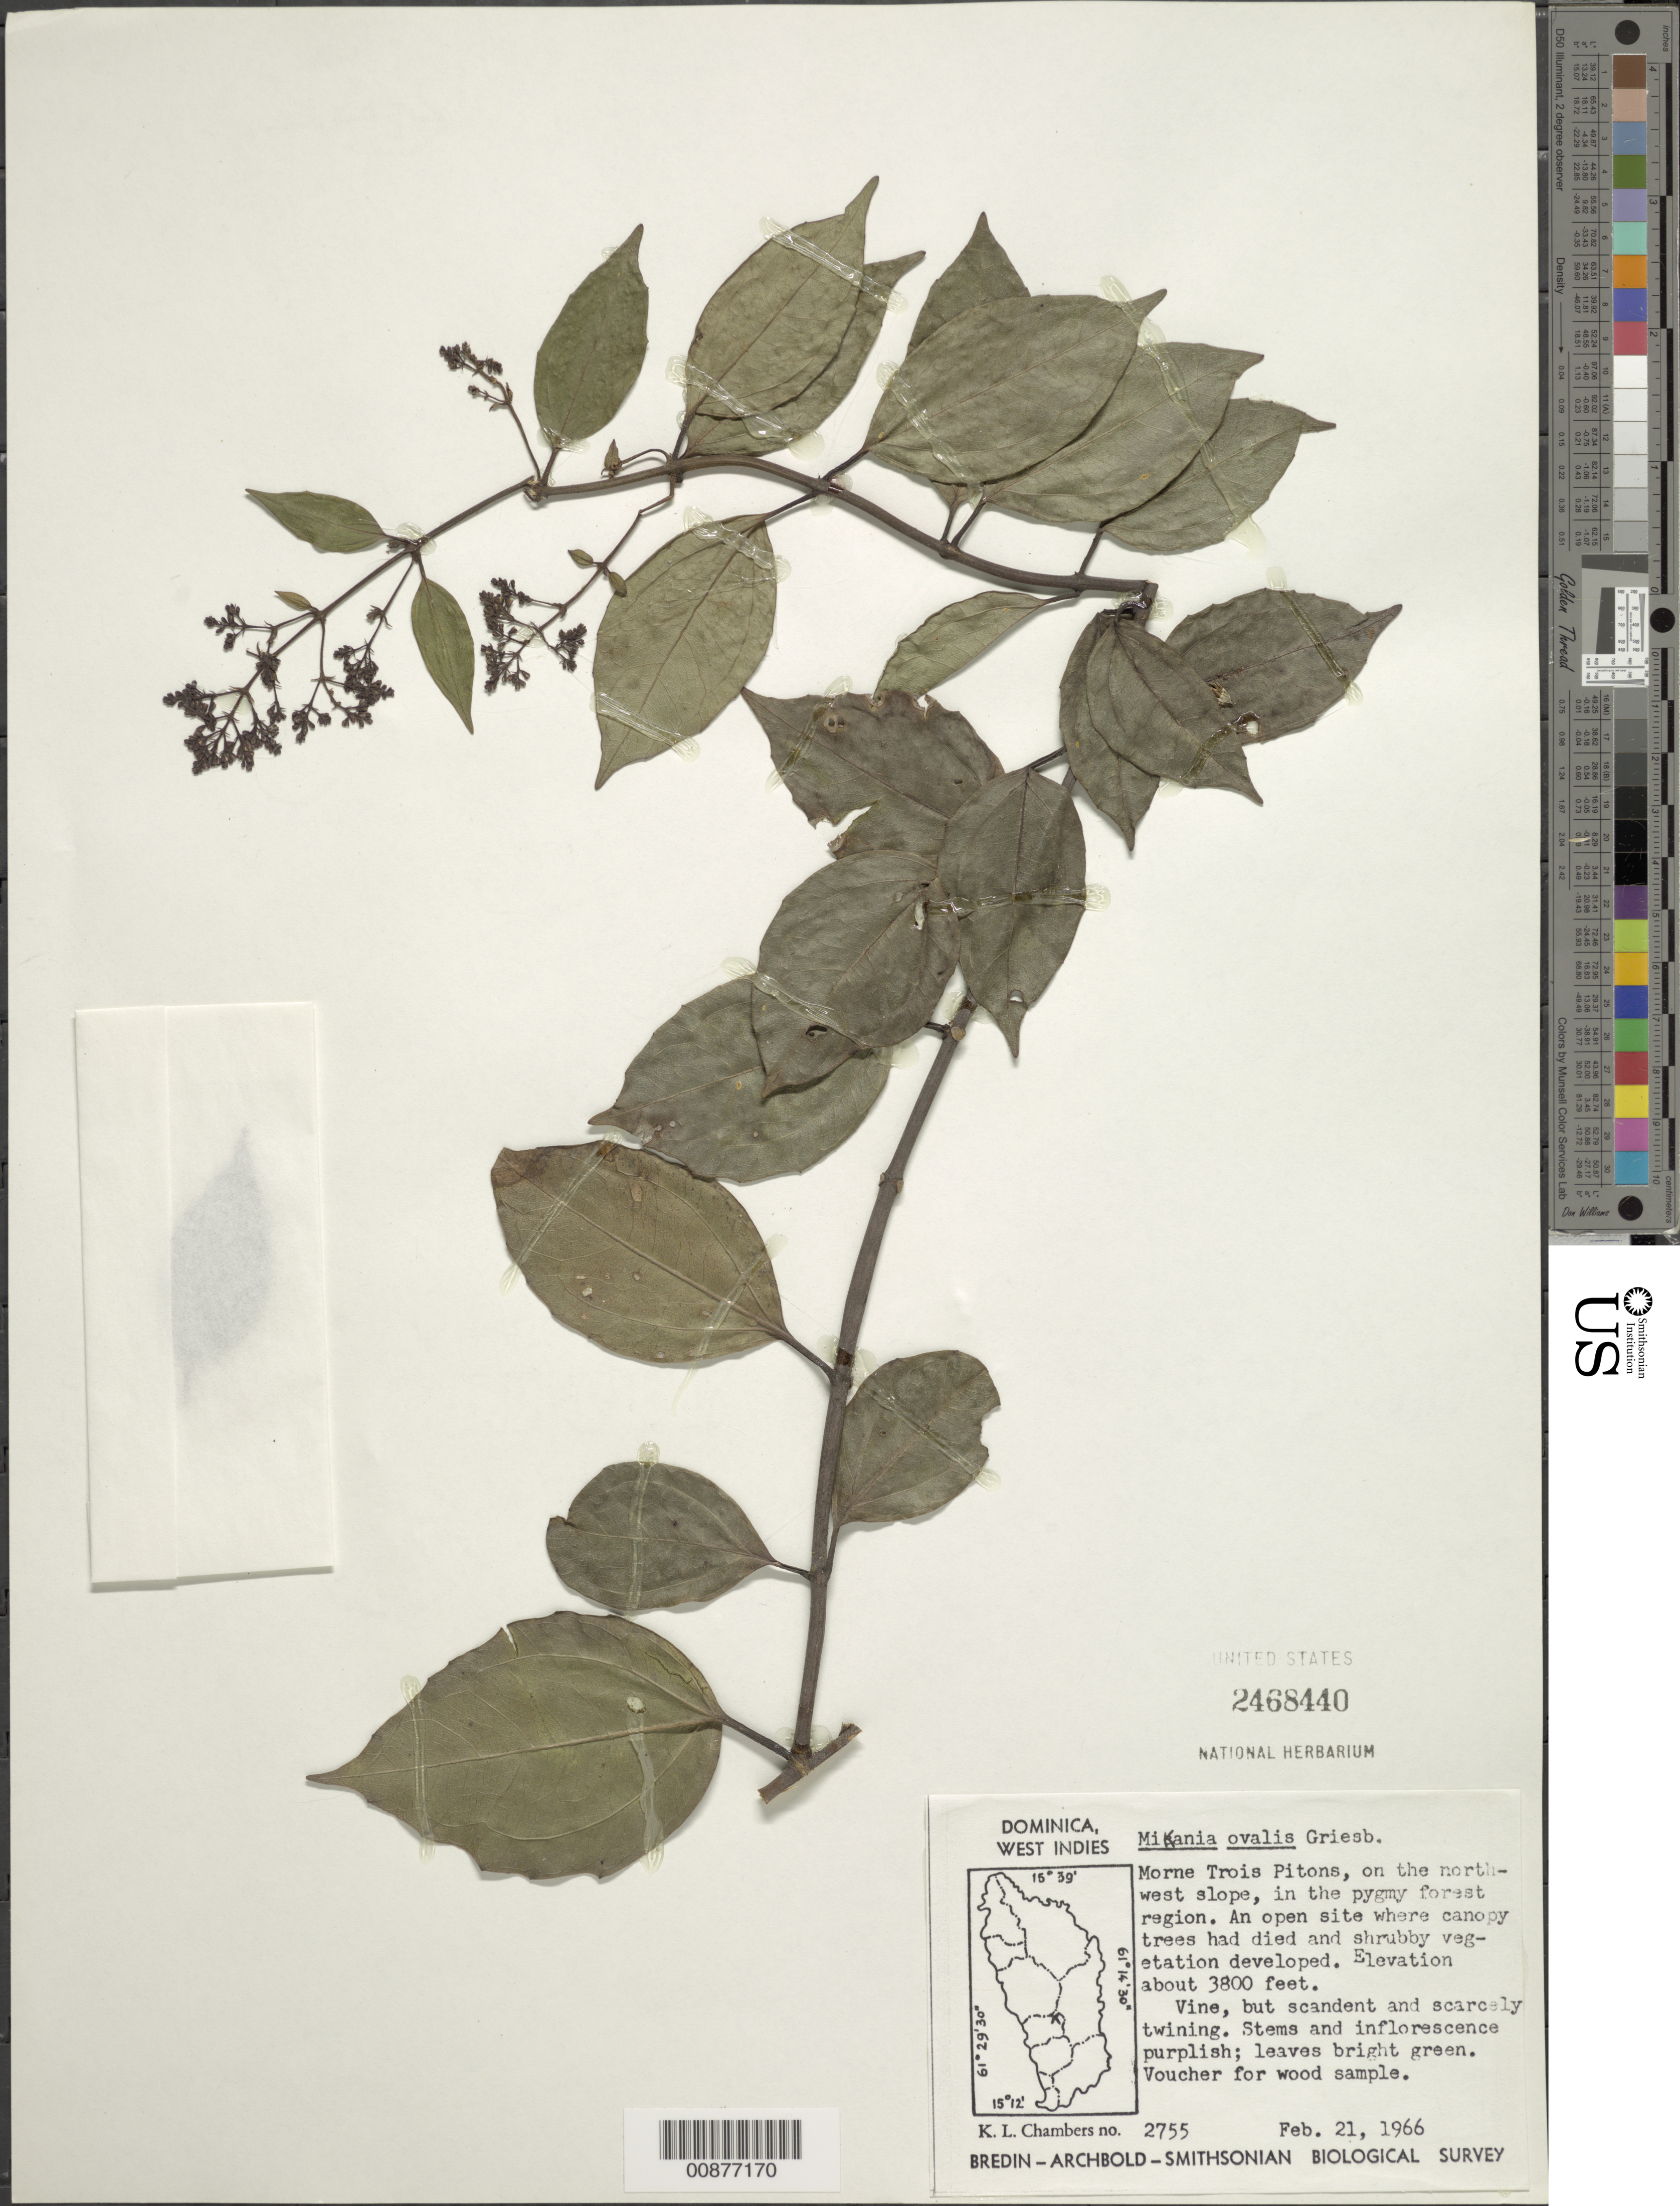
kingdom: Plantae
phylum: Tracheophyta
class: Magnoliopsida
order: Asterales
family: Asteraceae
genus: Mikania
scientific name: Mikania ovalis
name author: Griseb.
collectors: K. L. Chambers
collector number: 2755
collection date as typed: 21 Feb 1966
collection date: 1966-02-21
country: Dominica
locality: Morne Trois Pitons, on northwest slope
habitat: In pygmy forest region; in open site where canopy trees died and shrubby vegetation developed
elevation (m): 1158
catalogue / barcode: US 2468440